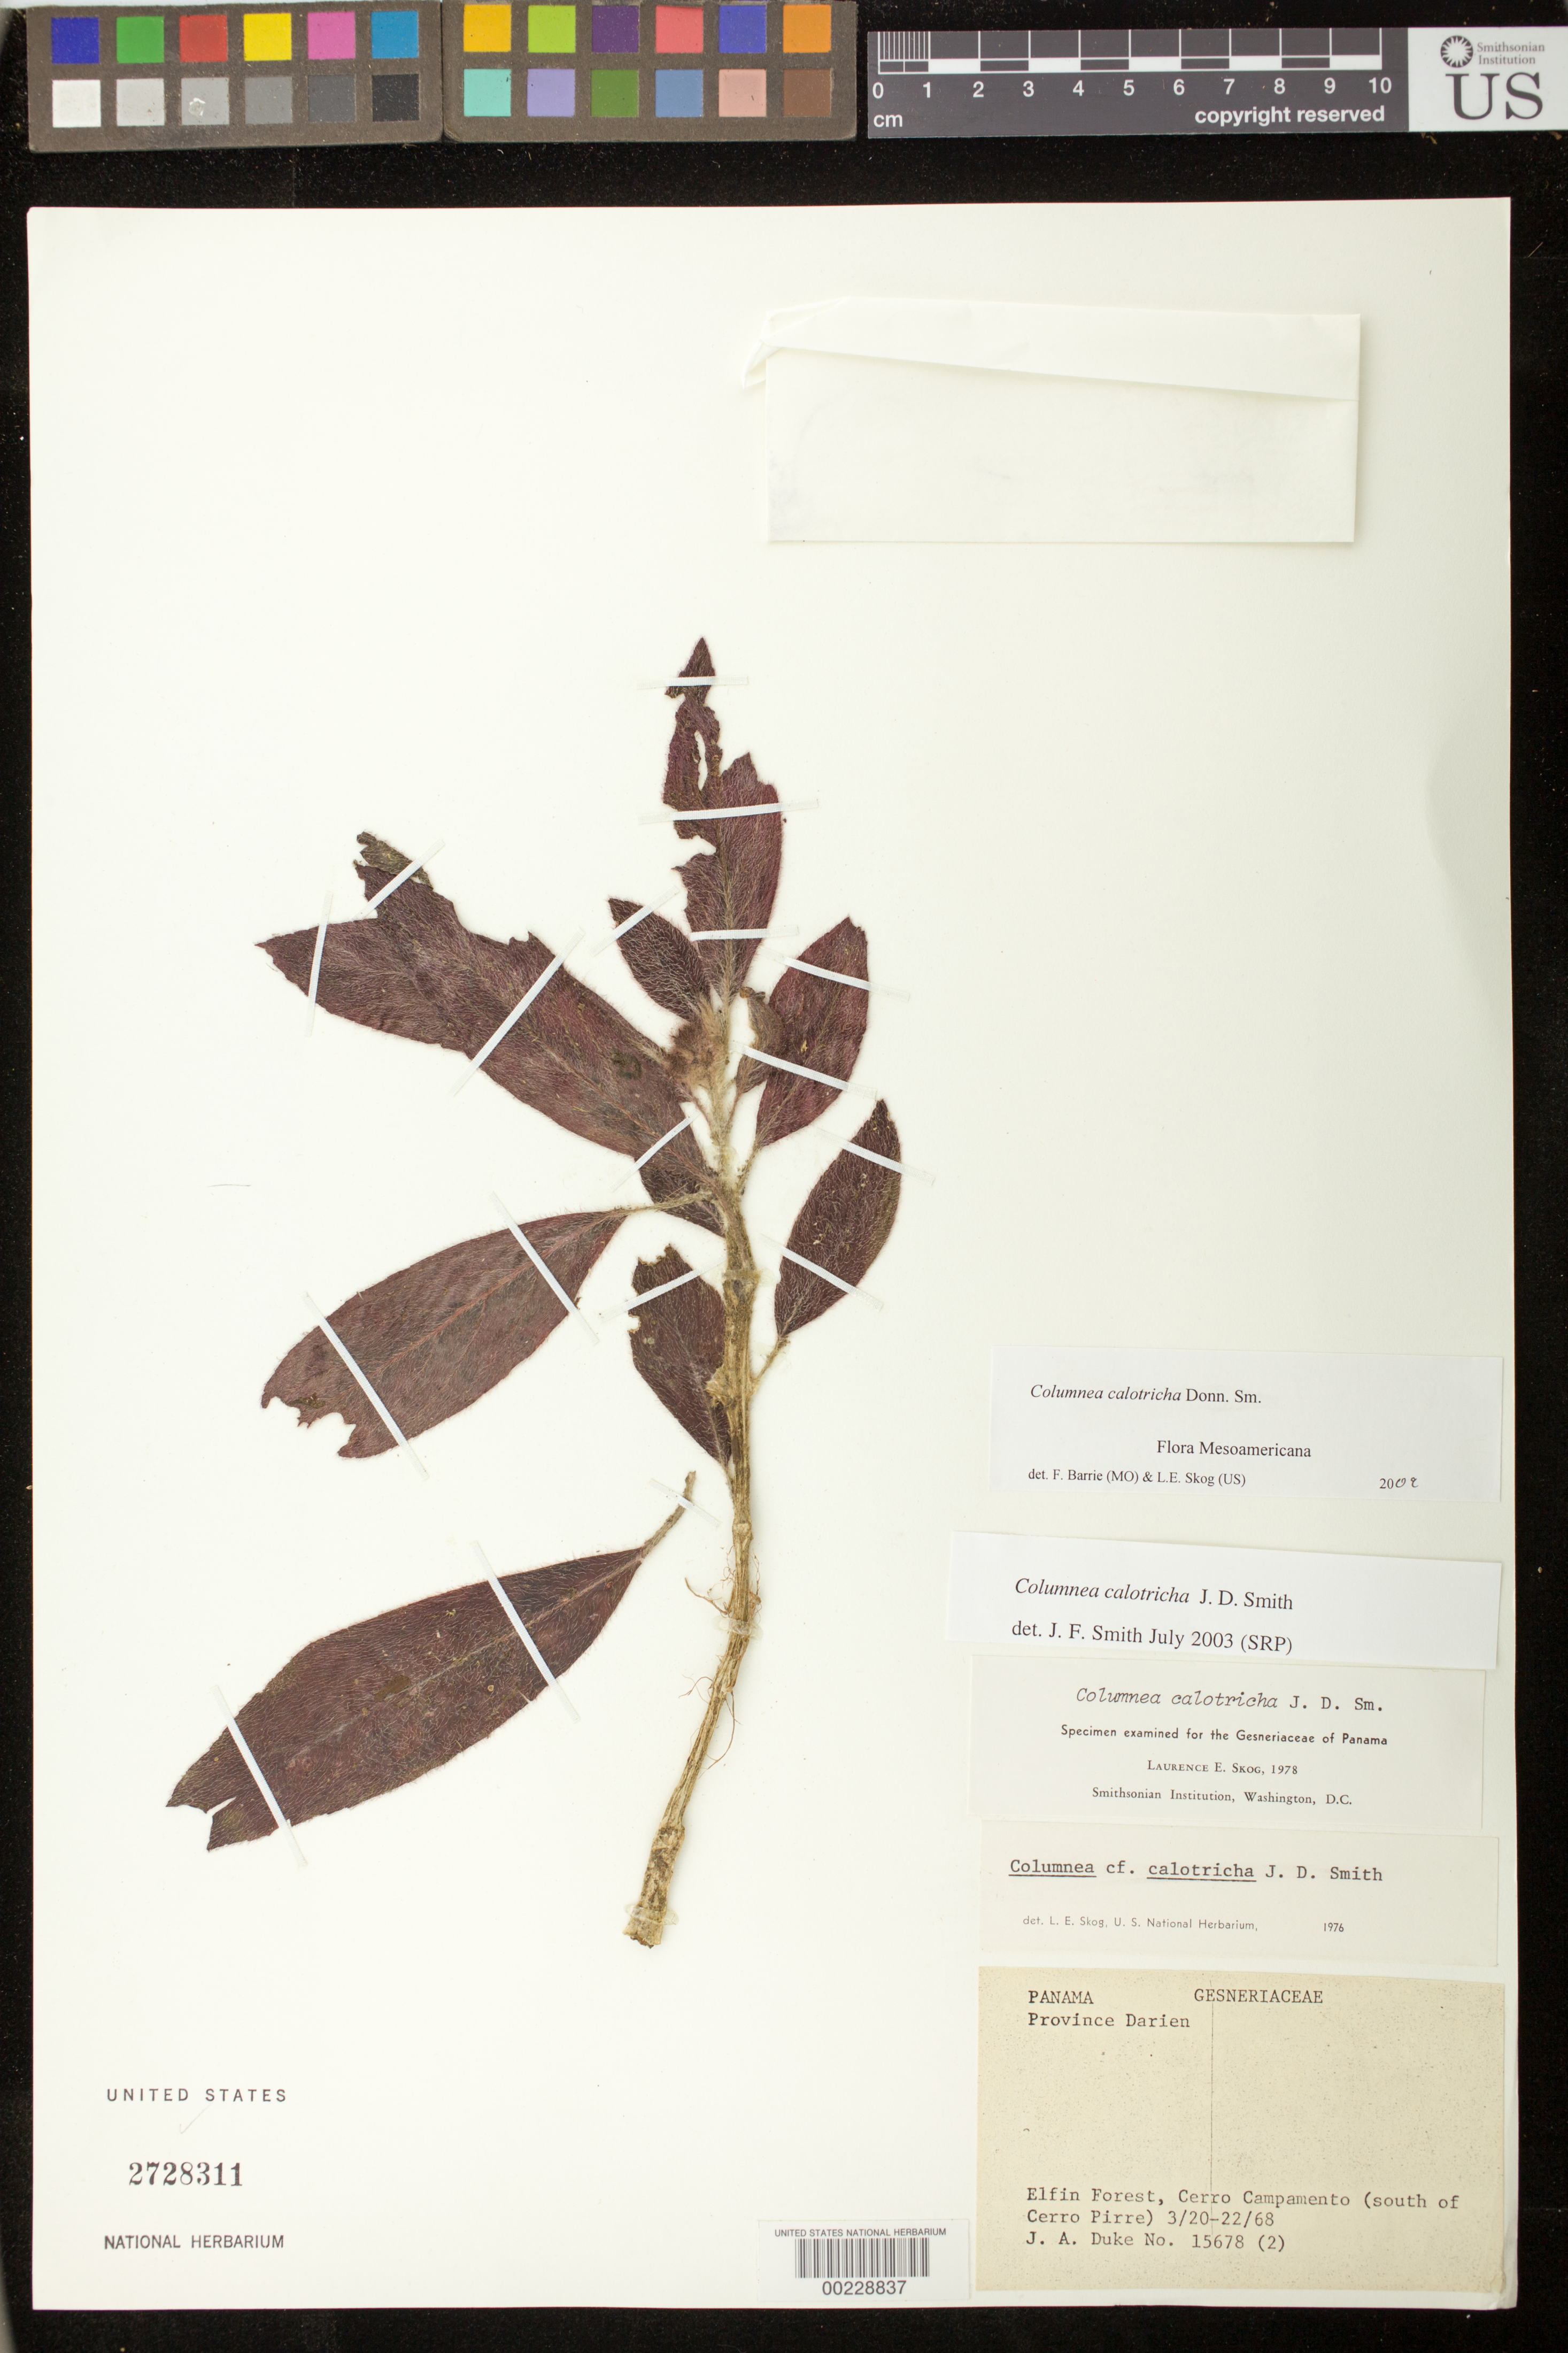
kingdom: Plantae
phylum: Tracheophyta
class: Magnoliopsida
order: Lamiales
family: Gesneriaceae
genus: Columnea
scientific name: Columnea calotricha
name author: Donn. Sm.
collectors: J. A. Duke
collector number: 15678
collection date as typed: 20-22 Mar 1968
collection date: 1968-03-20/1968-03-22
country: Panama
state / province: Darién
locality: Cerro Campamento (S of Cerro Pirre)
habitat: Elfin forest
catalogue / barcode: US 2728311